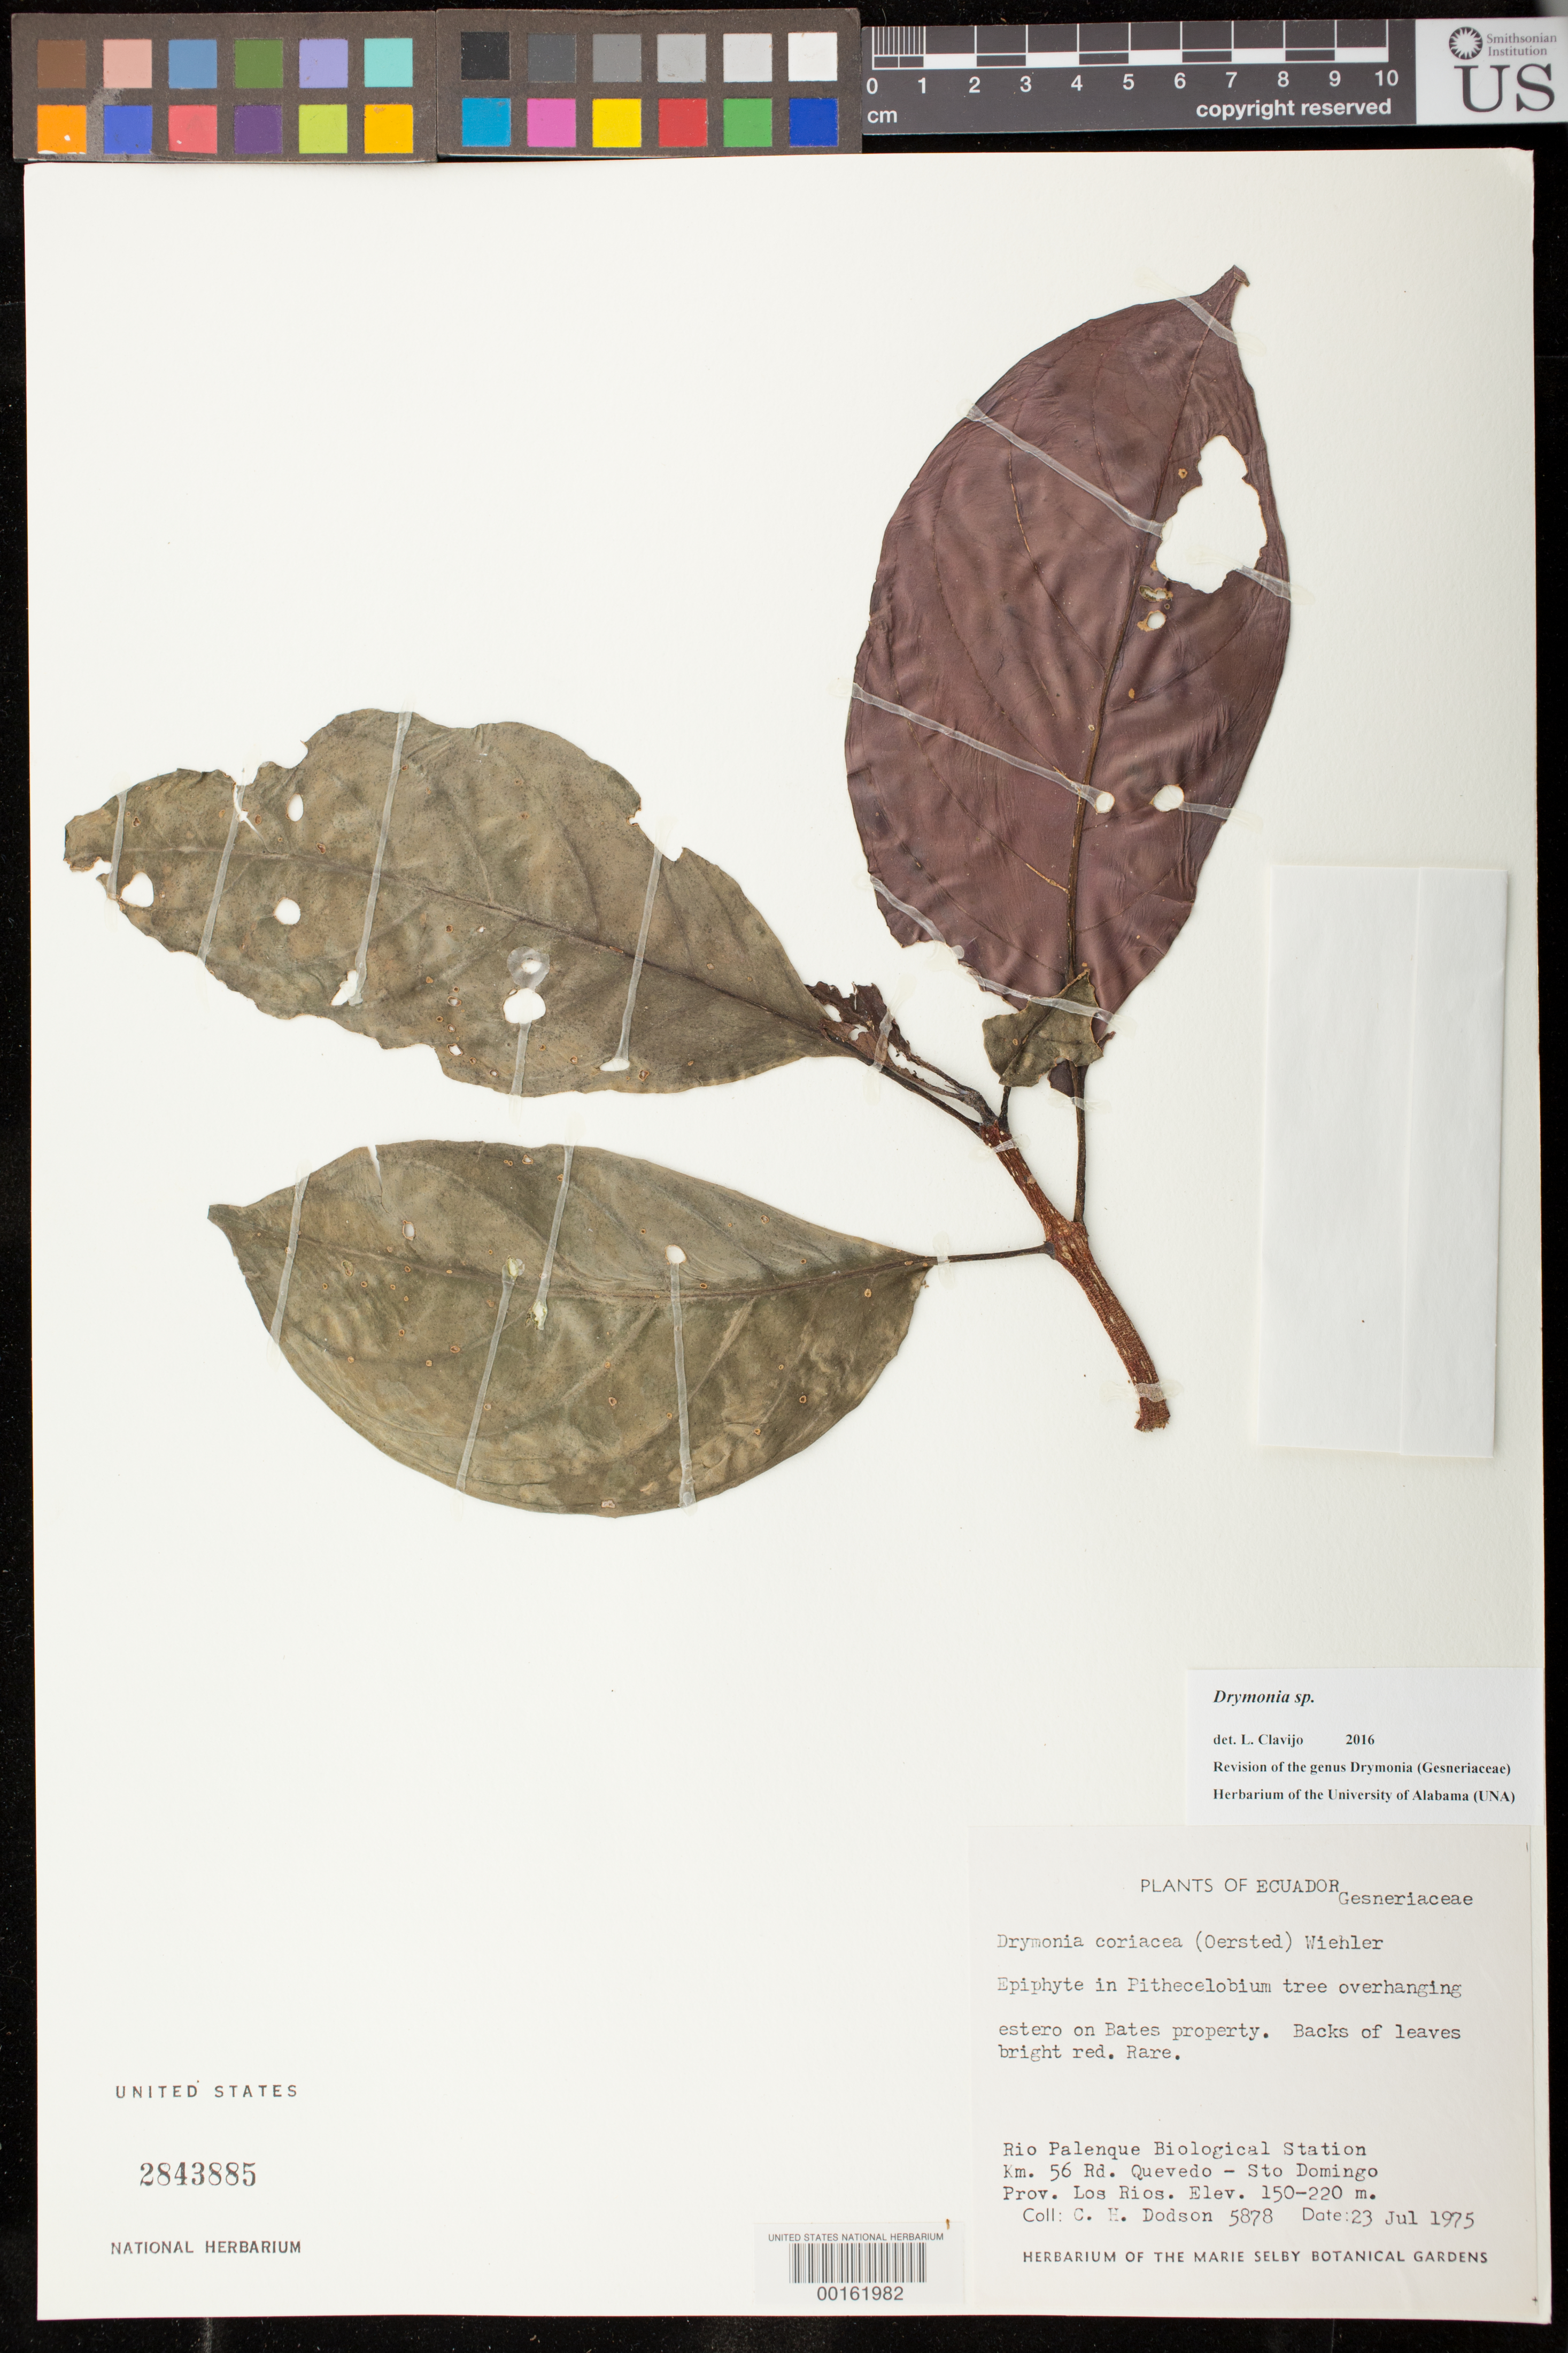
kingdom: Plantae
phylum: Tracheophyta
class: Magnoliopsida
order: Lamiales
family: Gesneriaceae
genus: Drymonia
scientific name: Drymonia sp.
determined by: Clavijo, L.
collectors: C. H. Dodson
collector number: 5878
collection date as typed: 23 Jul 1975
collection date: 1975-07-23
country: Ecuador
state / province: Los Ríos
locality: Rio Palenque Biological Station km 56 rd Quevedo - Sto Domingo, on Bates property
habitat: in Pithecelobium tree overhanging estero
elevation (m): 150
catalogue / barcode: US 2843885